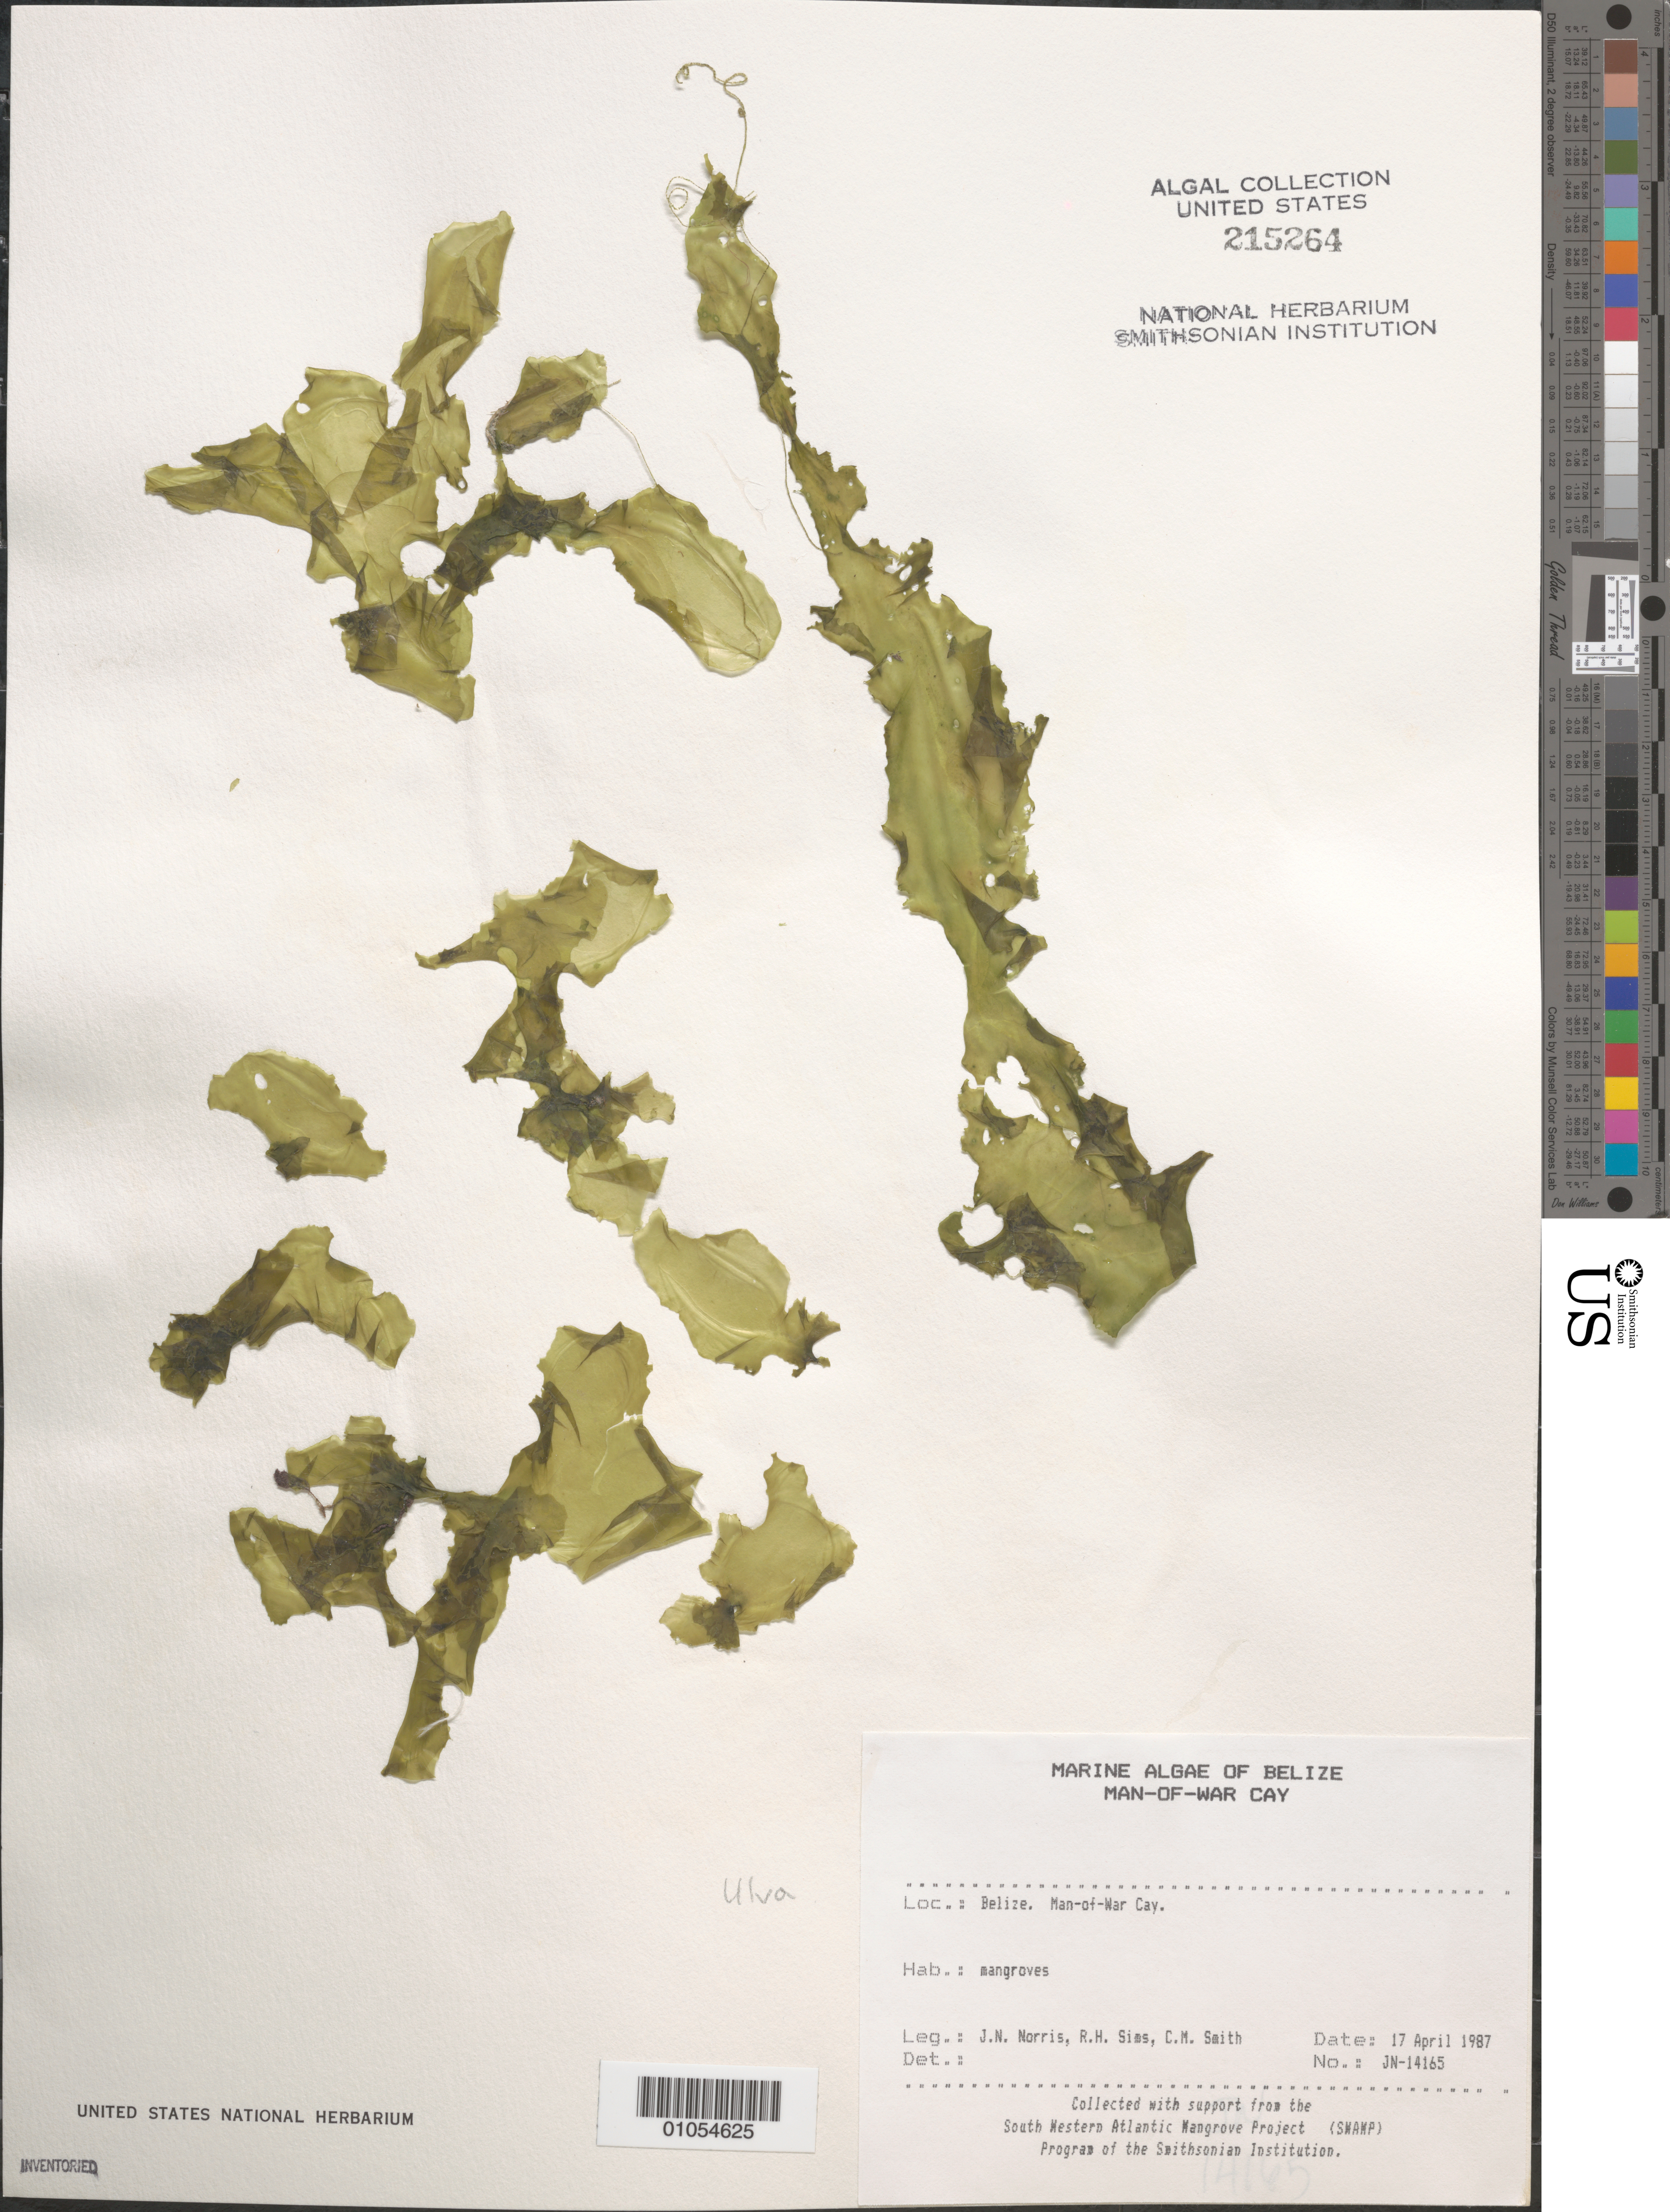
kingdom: Plantae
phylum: Chlorophyta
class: Ulvophyceae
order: Ulvales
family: Ulvaceae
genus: Ulva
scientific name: Ulva sp.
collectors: J. N. Norris, C. M. Smith & R. H. Sims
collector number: JN-14165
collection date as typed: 17 Apr 1987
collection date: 1987-04-17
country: Belize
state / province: Stann Creek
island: Man of War Cay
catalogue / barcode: US 215264